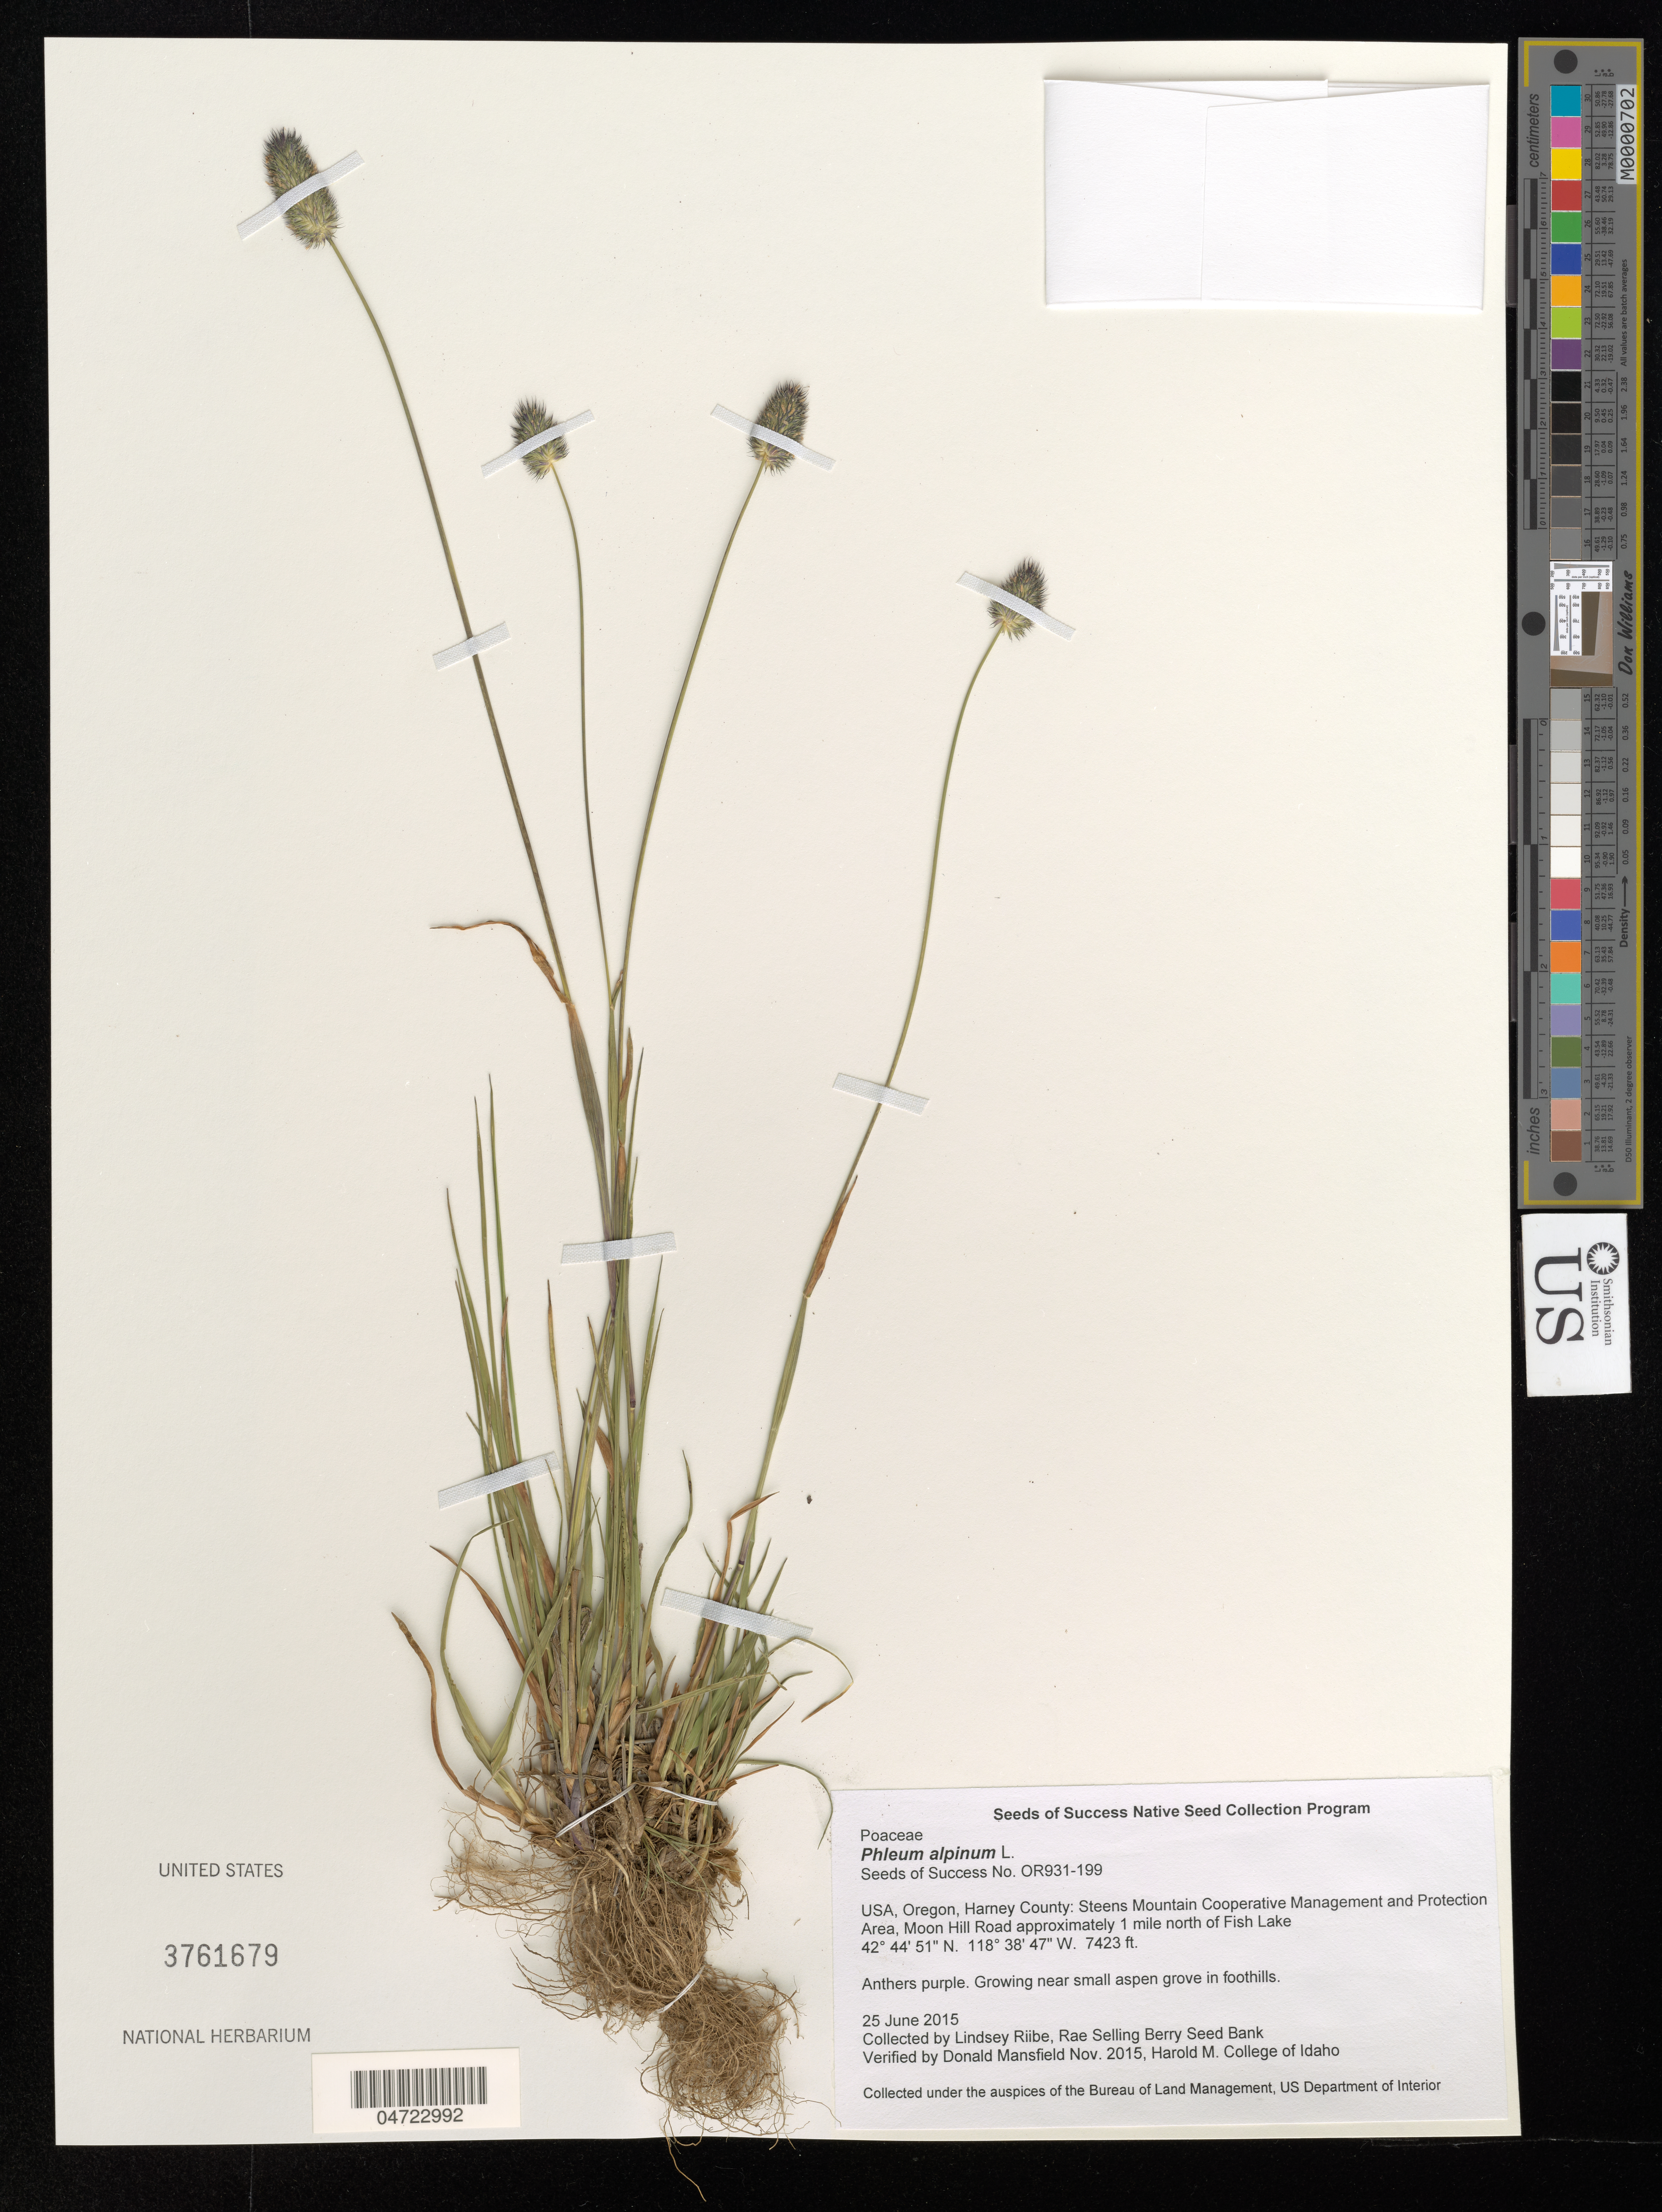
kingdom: Plantae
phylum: Tracheophyta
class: Liliopsida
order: Poales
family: Poaceae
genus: Phleum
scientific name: Phleum alpinum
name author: L.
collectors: L. Riibe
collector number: OR931-199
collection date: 2015-06-25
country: United States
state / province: Oregon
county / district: Harney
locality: Harney County: Steens Mountain Cooperative Management and Protection Area, Moon Hill Road approximately 1 mile north of Fish Lake.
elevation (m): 2263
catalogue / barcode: US 3761679